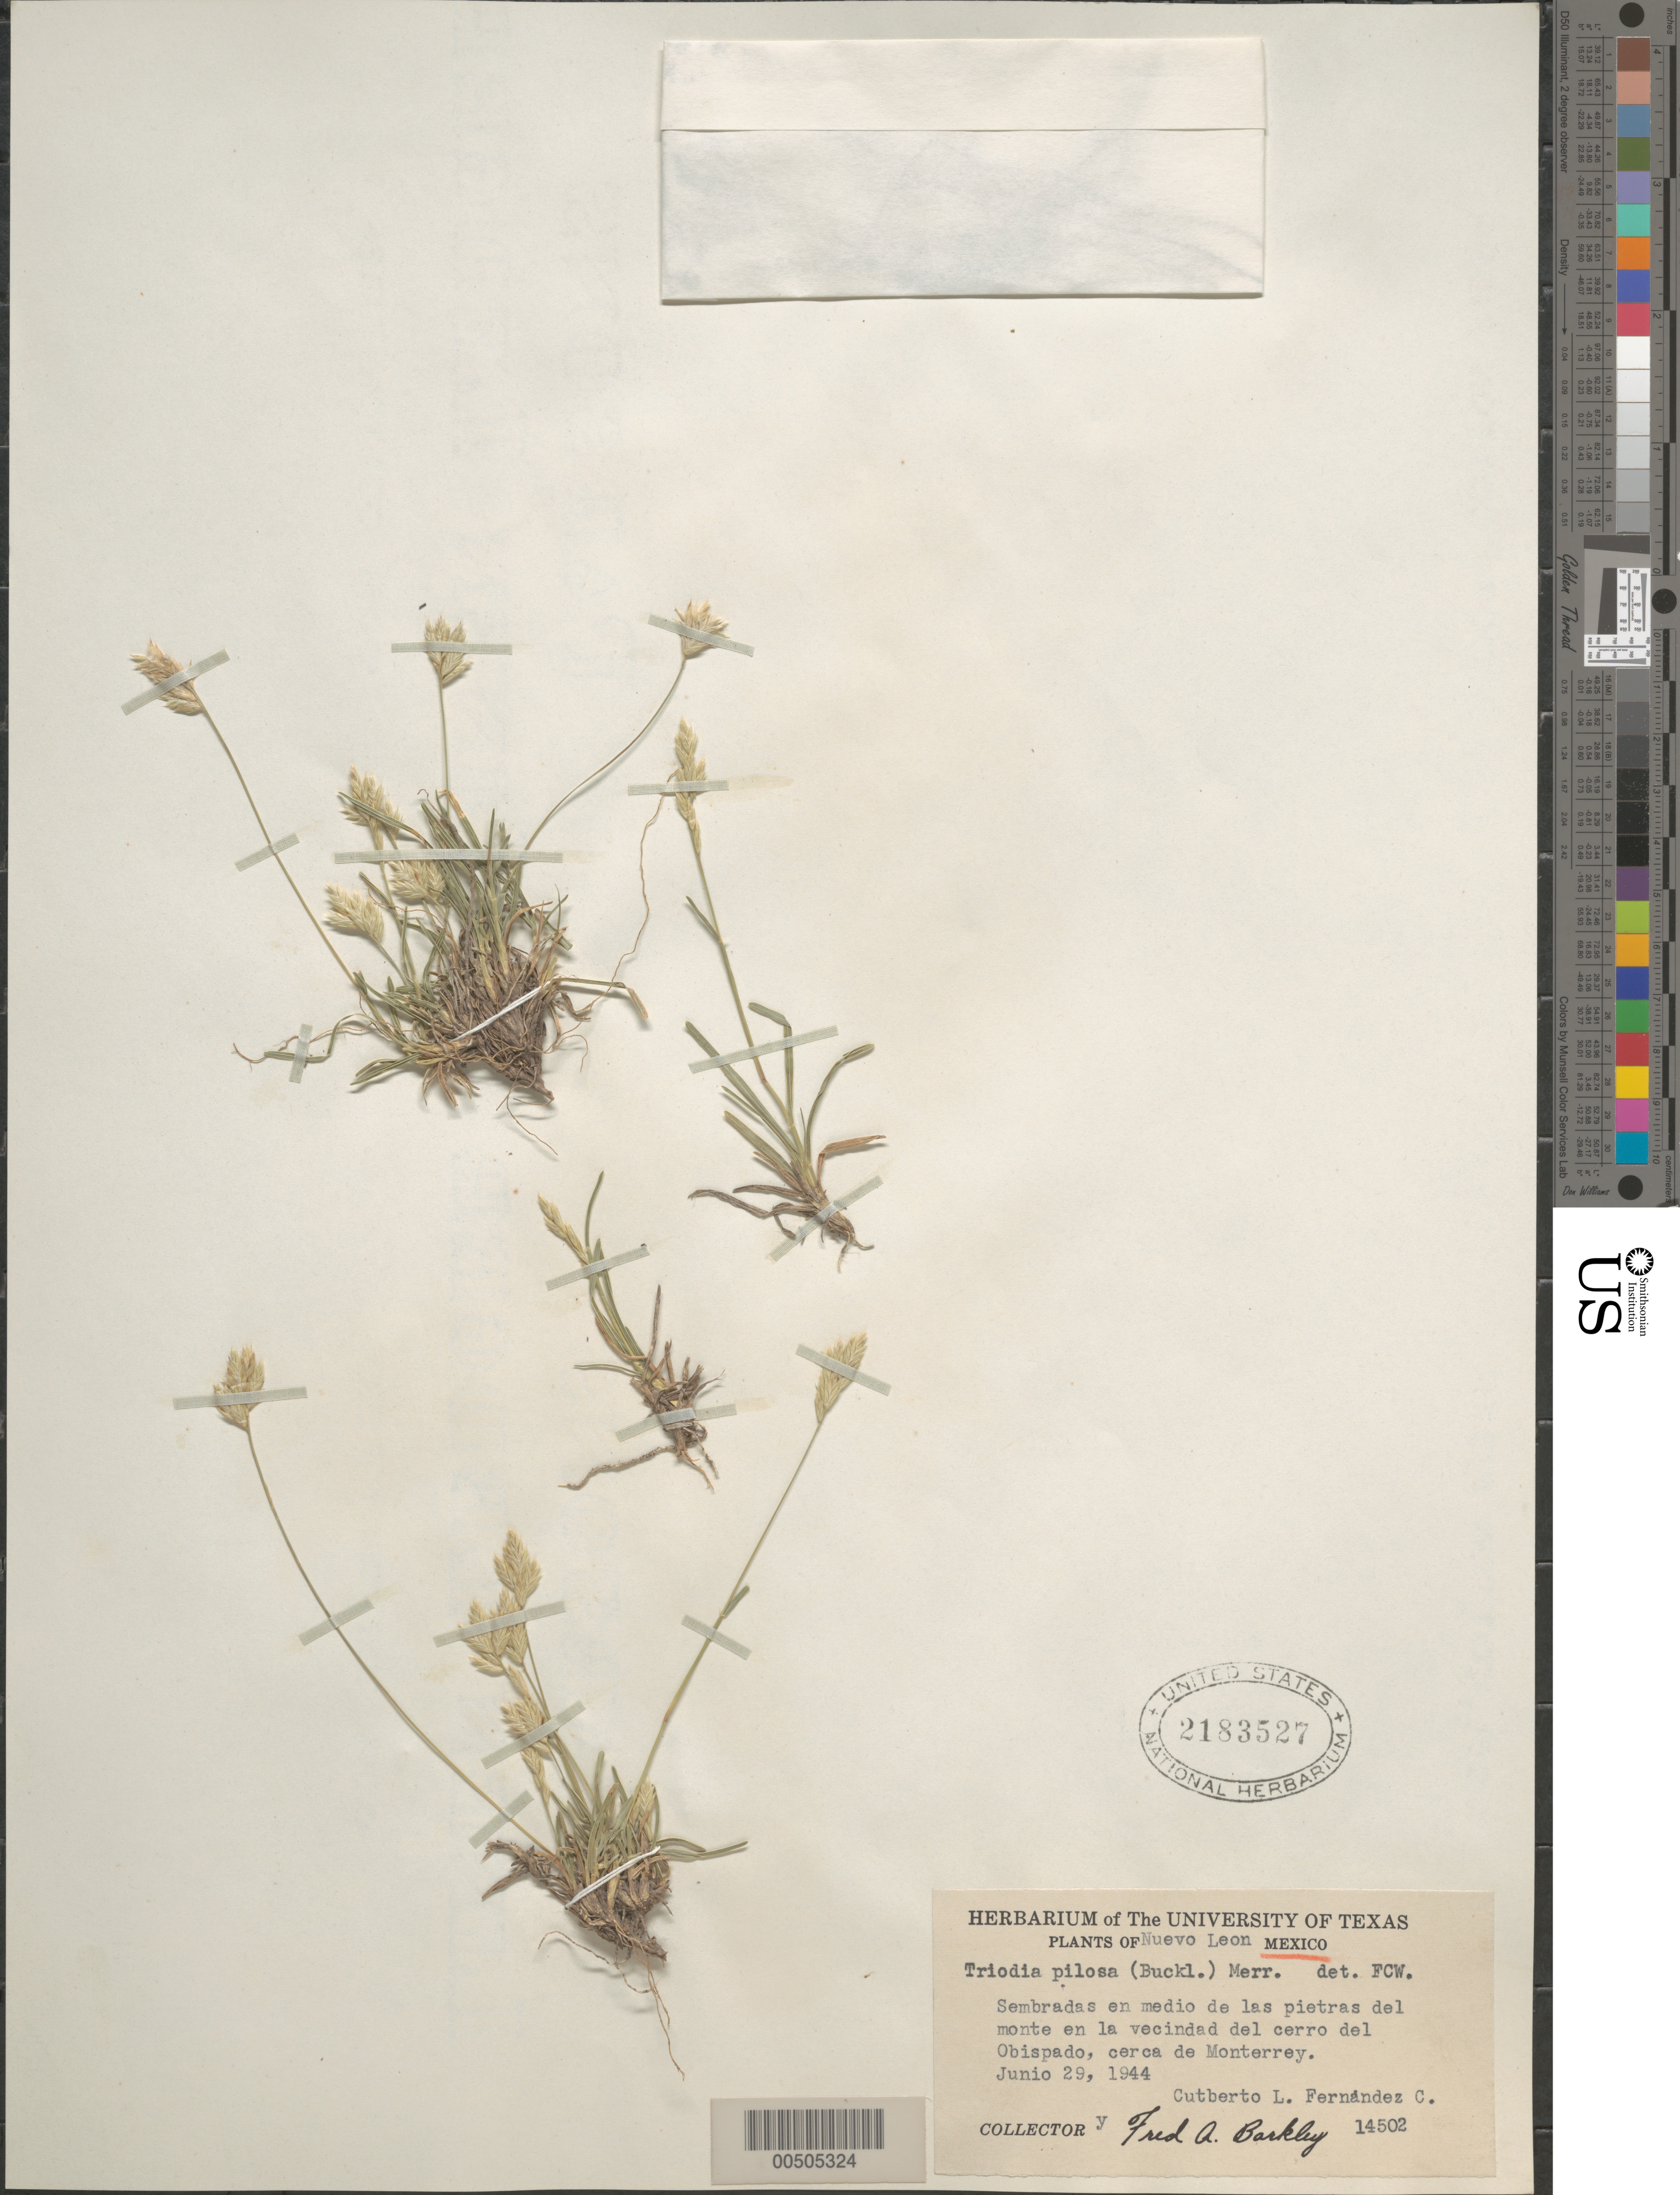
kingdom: Plantae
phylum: Tracheophyta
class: Liliopsida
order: Poales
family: Poaceae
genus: Erioneuron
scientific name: Erioneuron pilosum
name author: (Buckley) Nash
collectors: C. L. Fernández C. & F. A. Barkley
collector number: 14502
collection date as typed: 29 Jun 1944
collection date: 1944-06-29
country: Mexico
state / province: Nuevo León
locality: Near Monterrey, en la vecindad del cerro del Obispado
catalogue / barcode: US 2183527